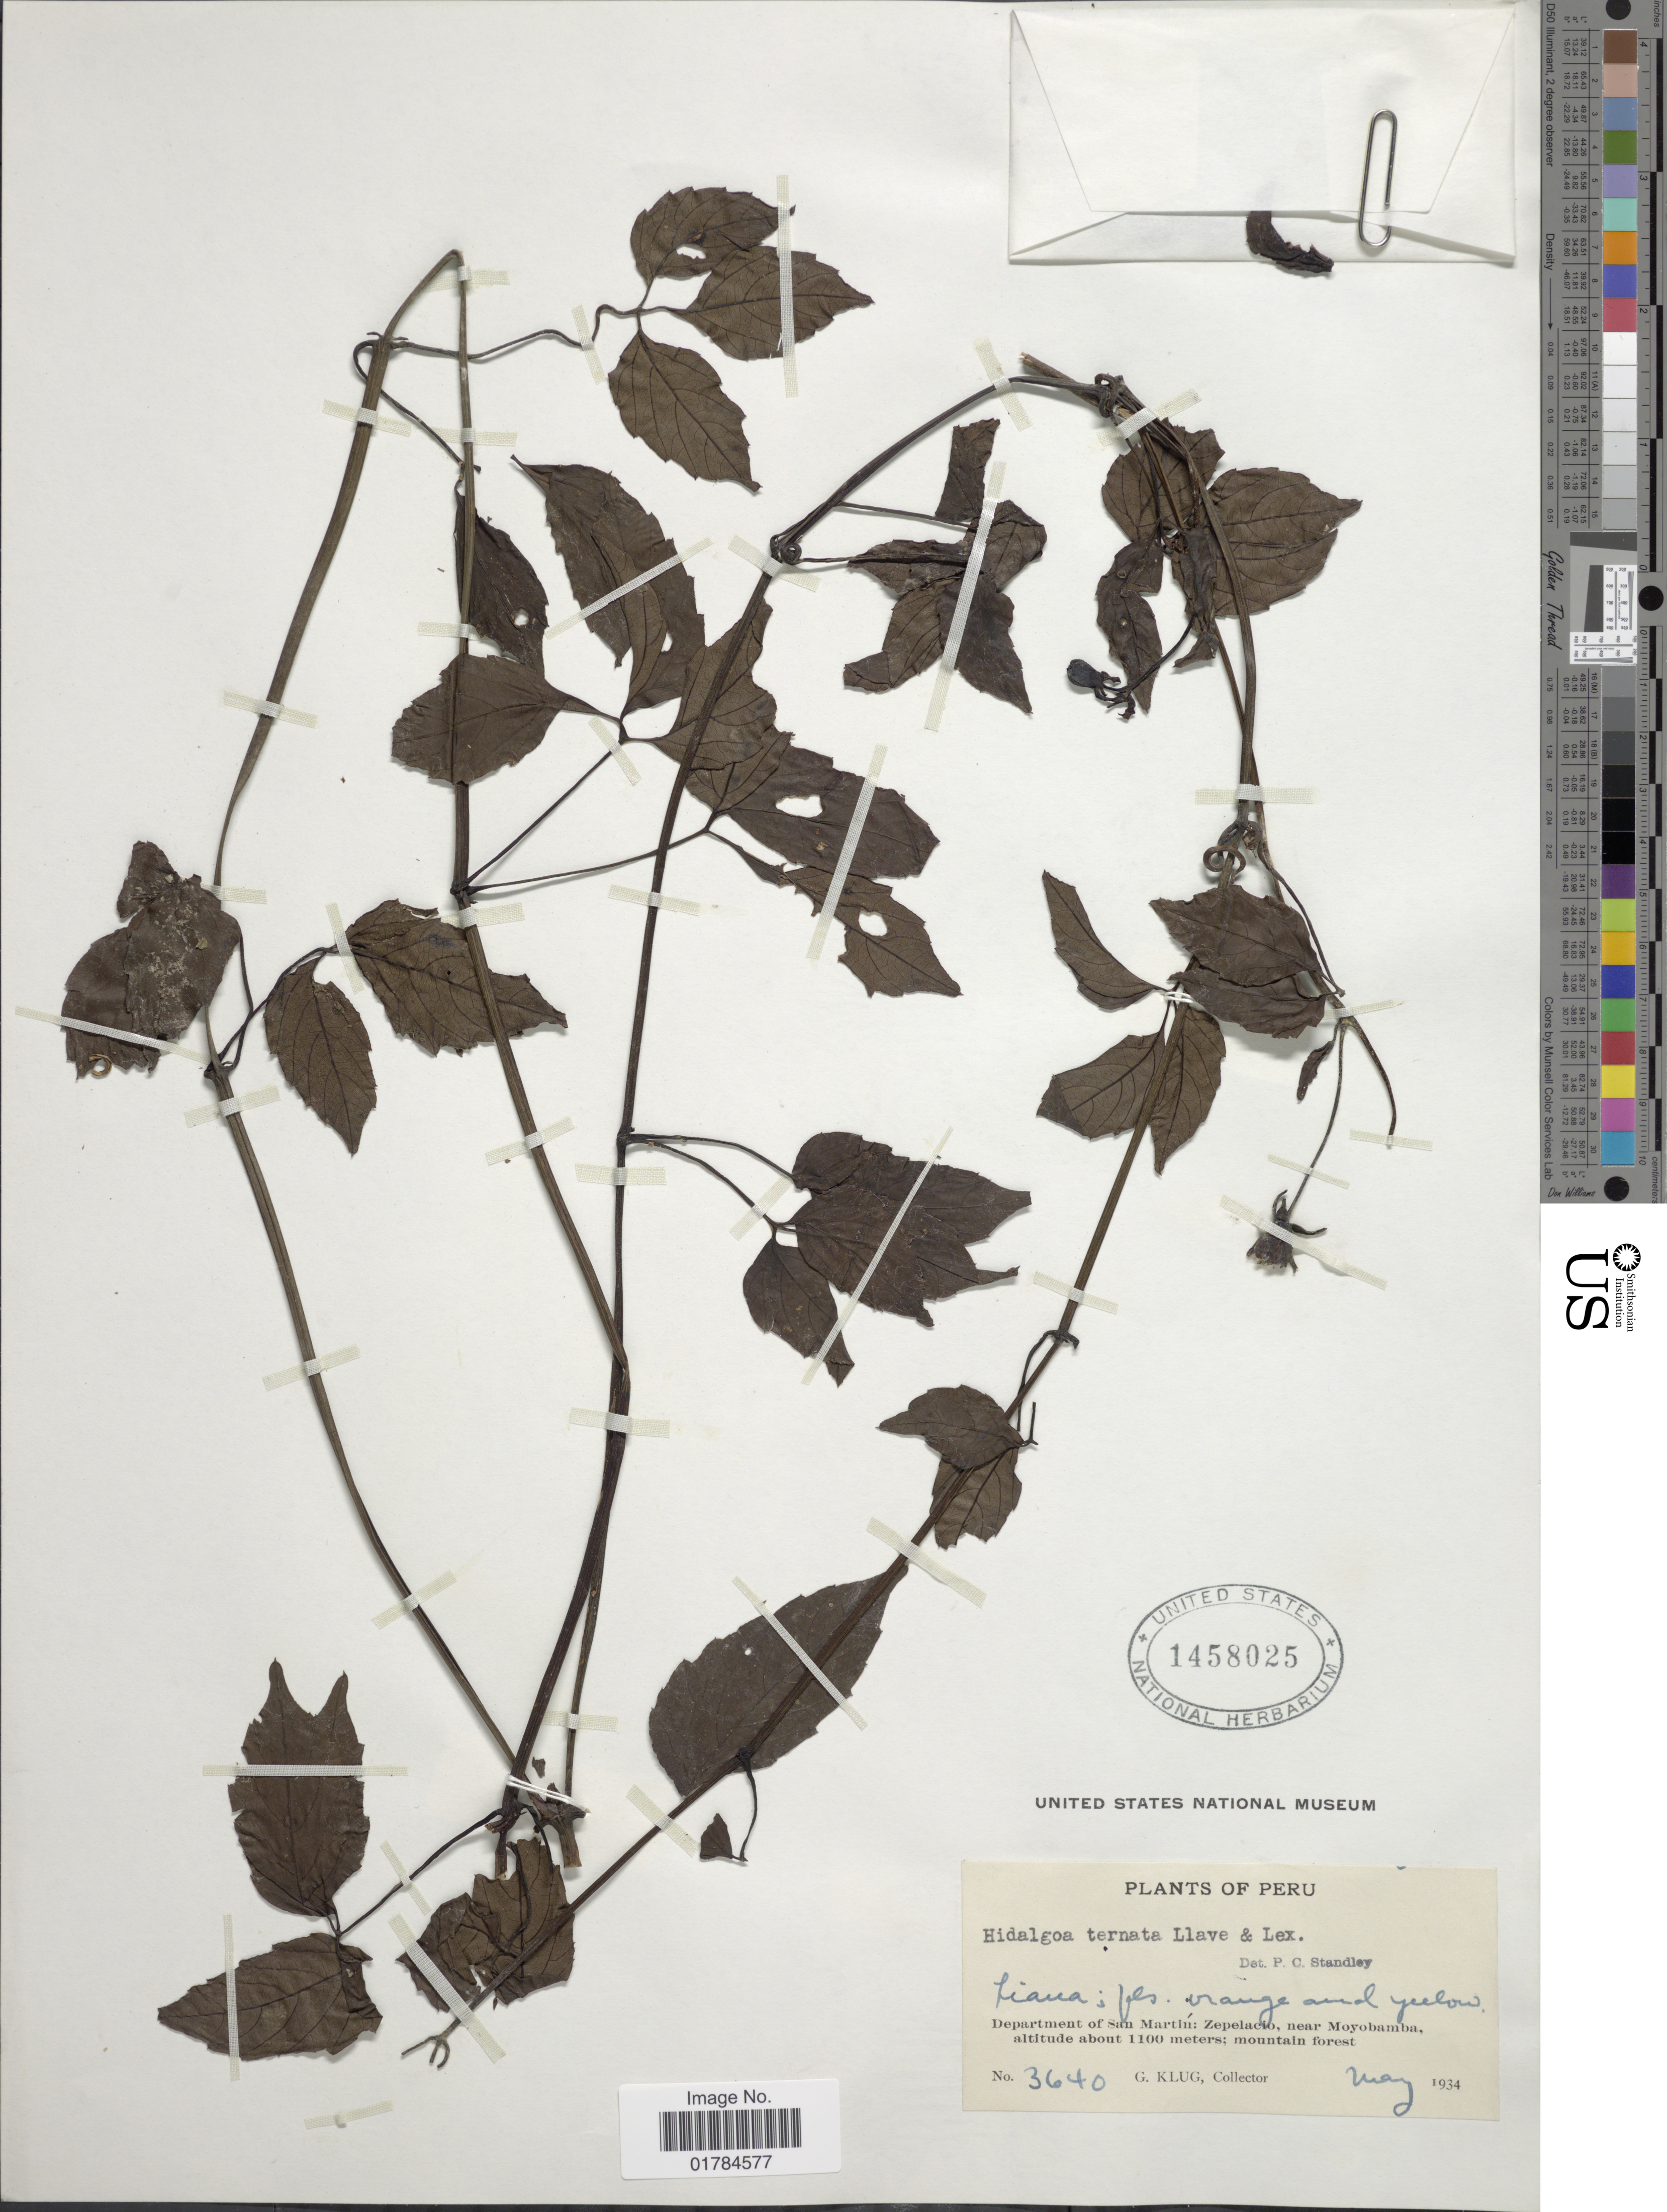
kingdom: Plantae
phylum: Tracheophyta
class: Magnoliopsida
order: Asterales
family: Asteraceae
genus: Hidalgoa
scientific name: Hidalgoa ternata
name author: La Llave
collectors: G. Klug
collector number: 3640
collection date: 1934-05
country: Peru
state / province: San Martín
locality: Zepelacio, near Moyobamba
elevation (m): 1100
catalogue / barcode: US 1458025